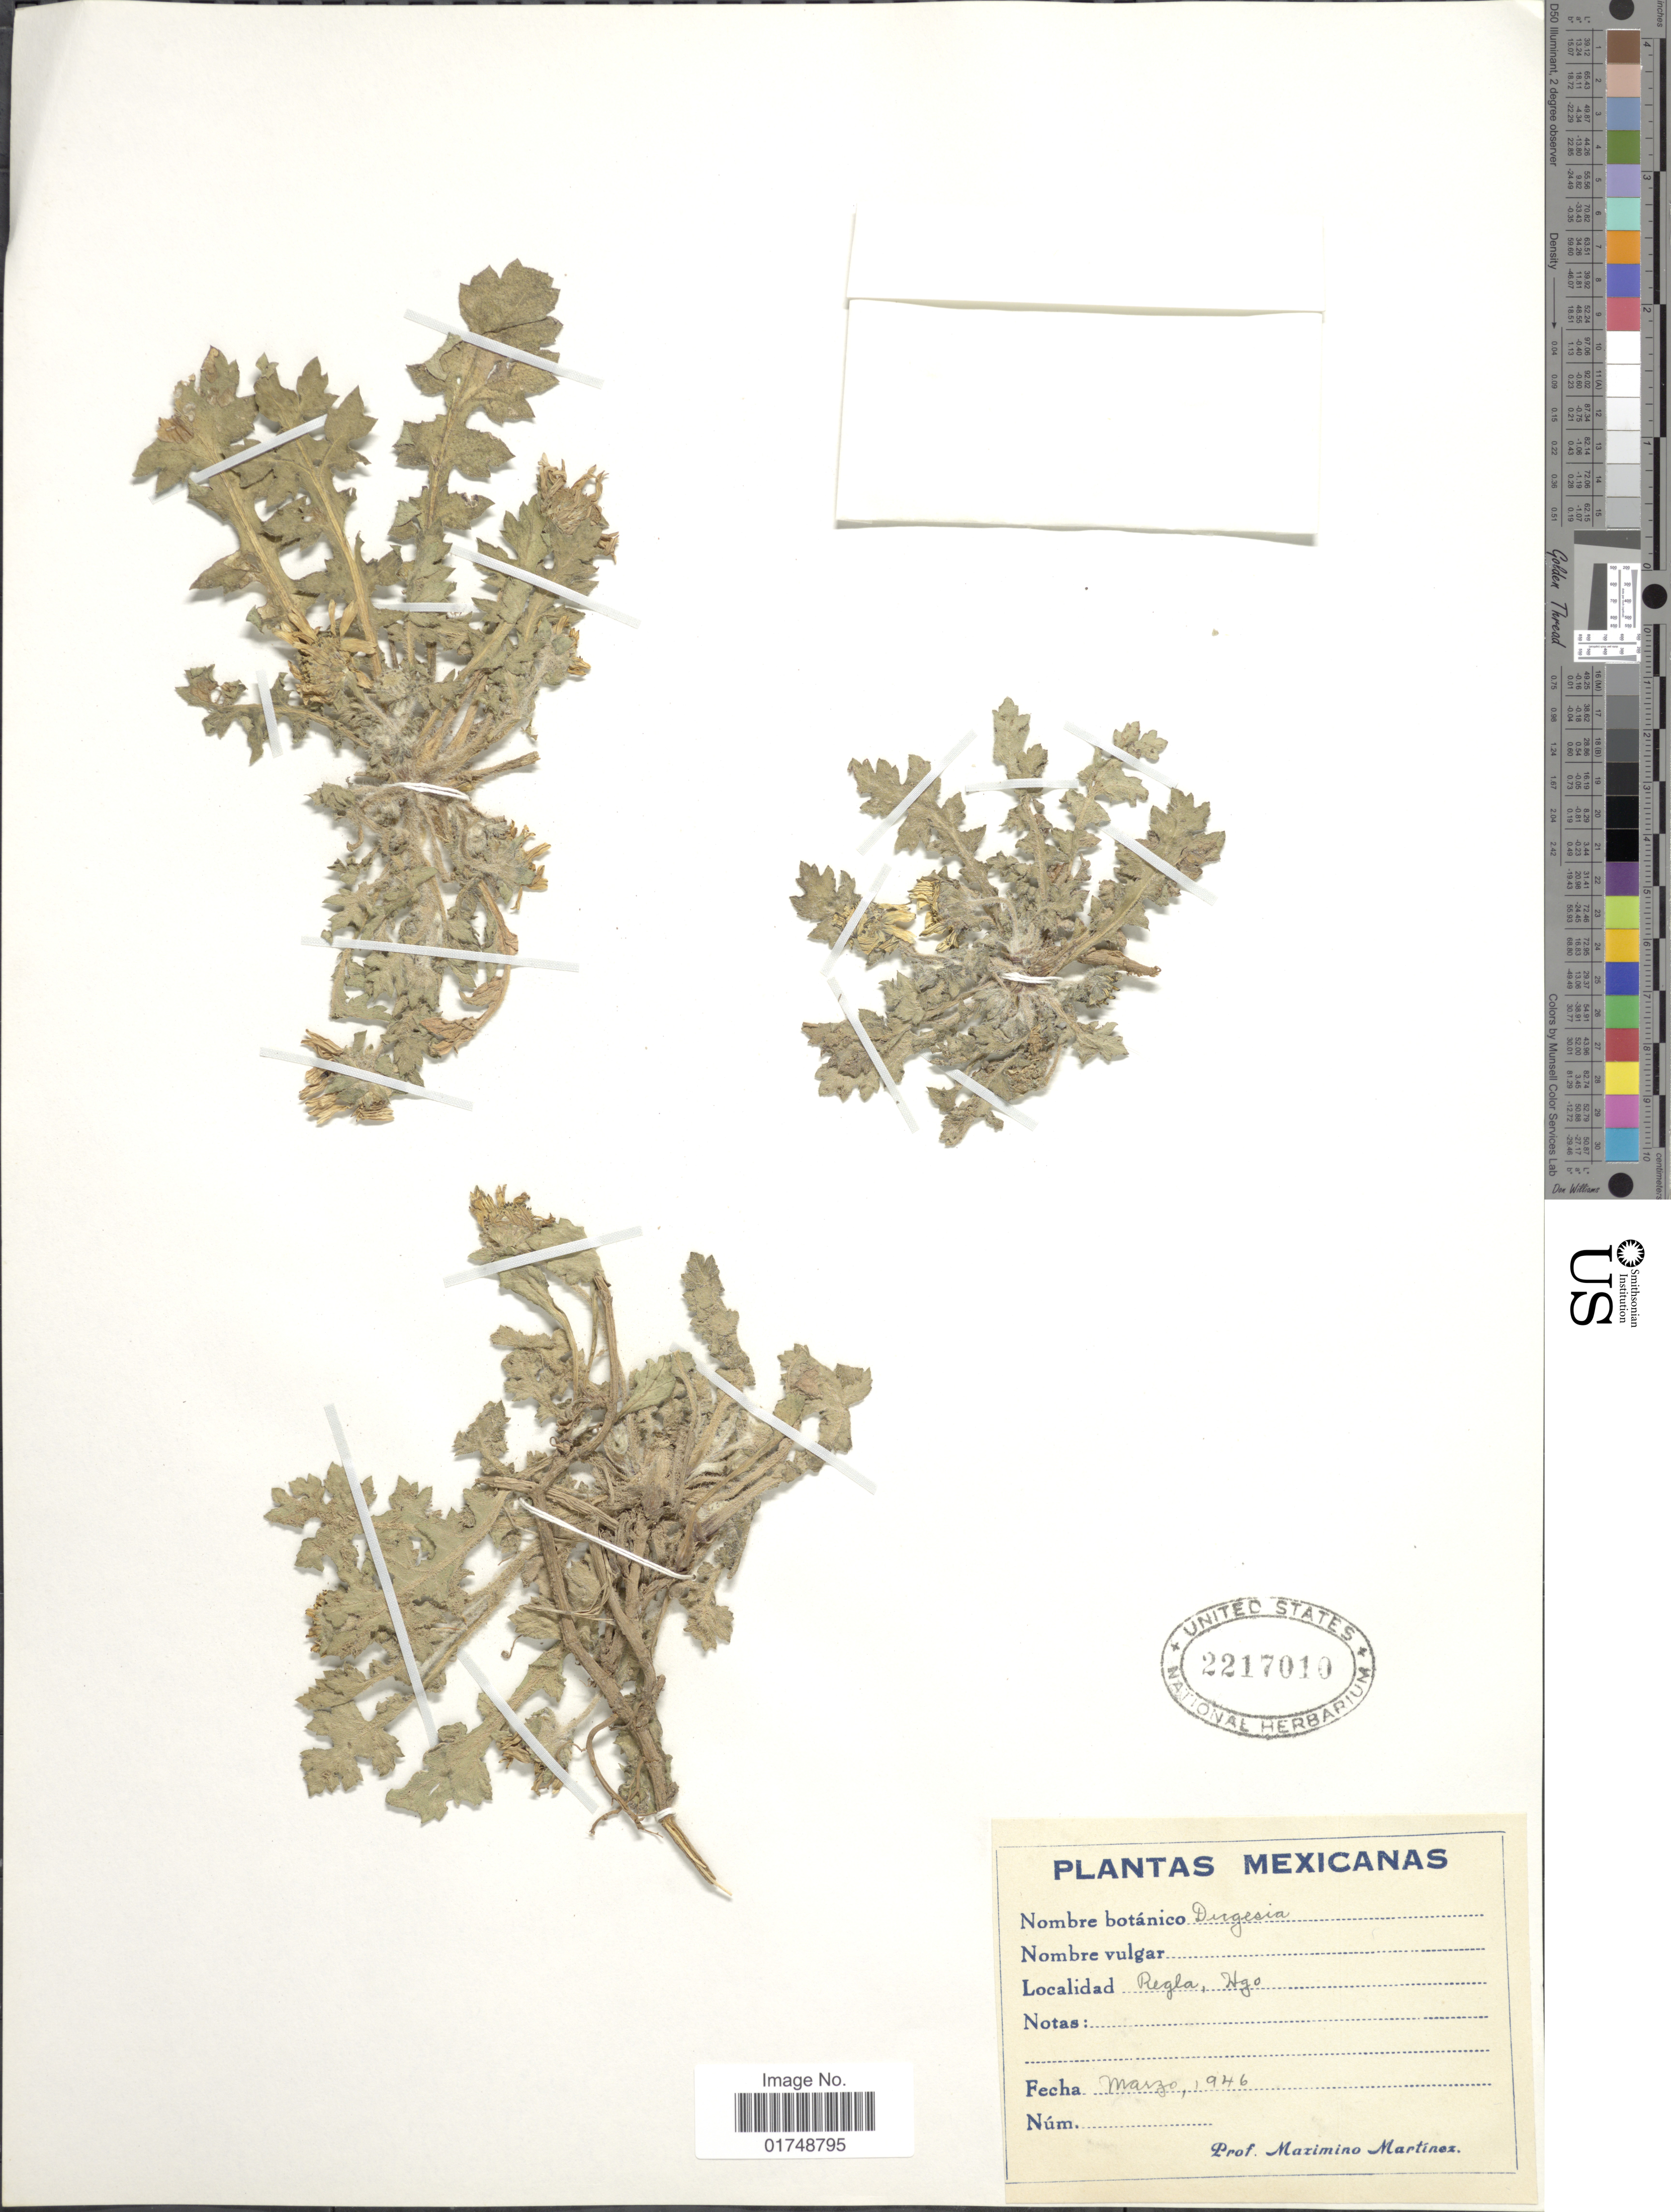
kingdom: Plantae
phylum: Tracheophyta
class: Magnoliopsida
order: Asterales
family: Asteraceae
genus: Dugesia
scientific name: Dugesia mexicana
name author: A. Gray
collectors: M. Martinez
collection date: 1946-03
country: Mexico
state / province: Hidalgo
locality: Regla, Hgo.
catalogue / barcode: US 2217010